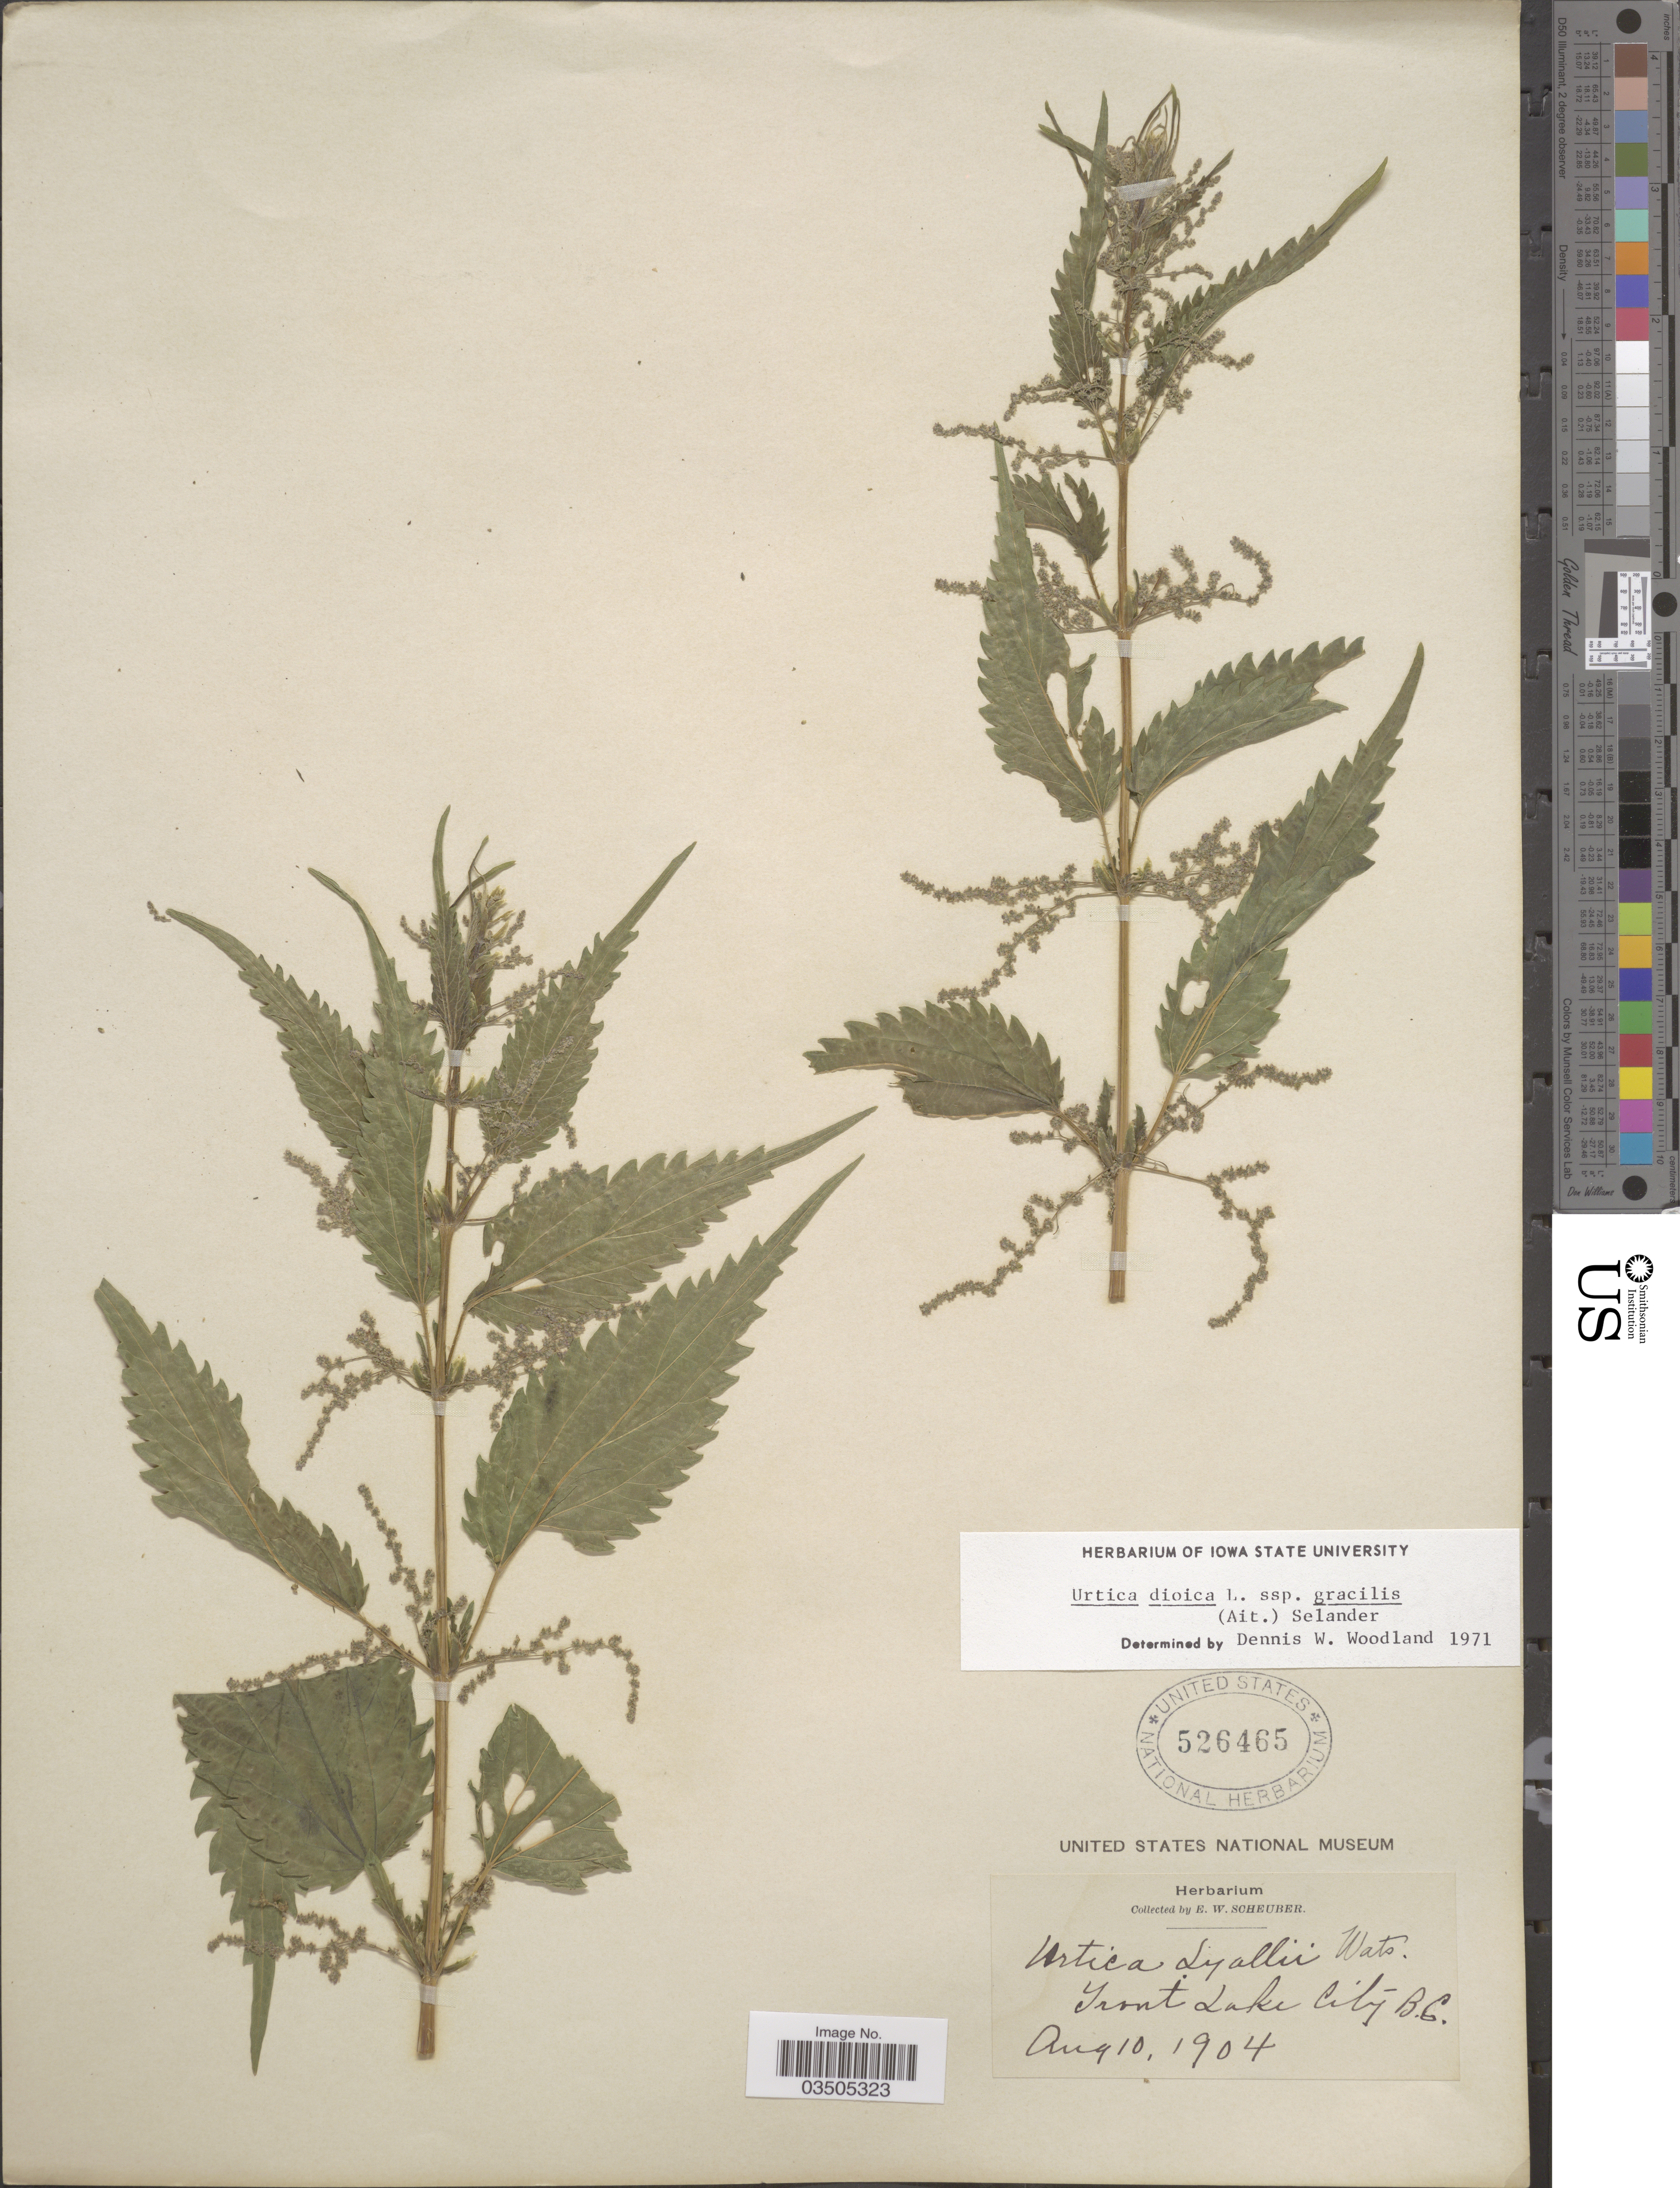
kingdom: Plantae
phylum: Tracheophyta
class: Magnoliopsida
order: Rosales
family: Urticaceae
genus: Urtica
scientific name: Urtica dioica subsp. gracilis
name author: L.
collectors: E. Scheuber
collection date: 1904-08-10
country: Canada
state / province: British Columbia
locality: Trout Lake City.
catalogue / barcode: US 526465